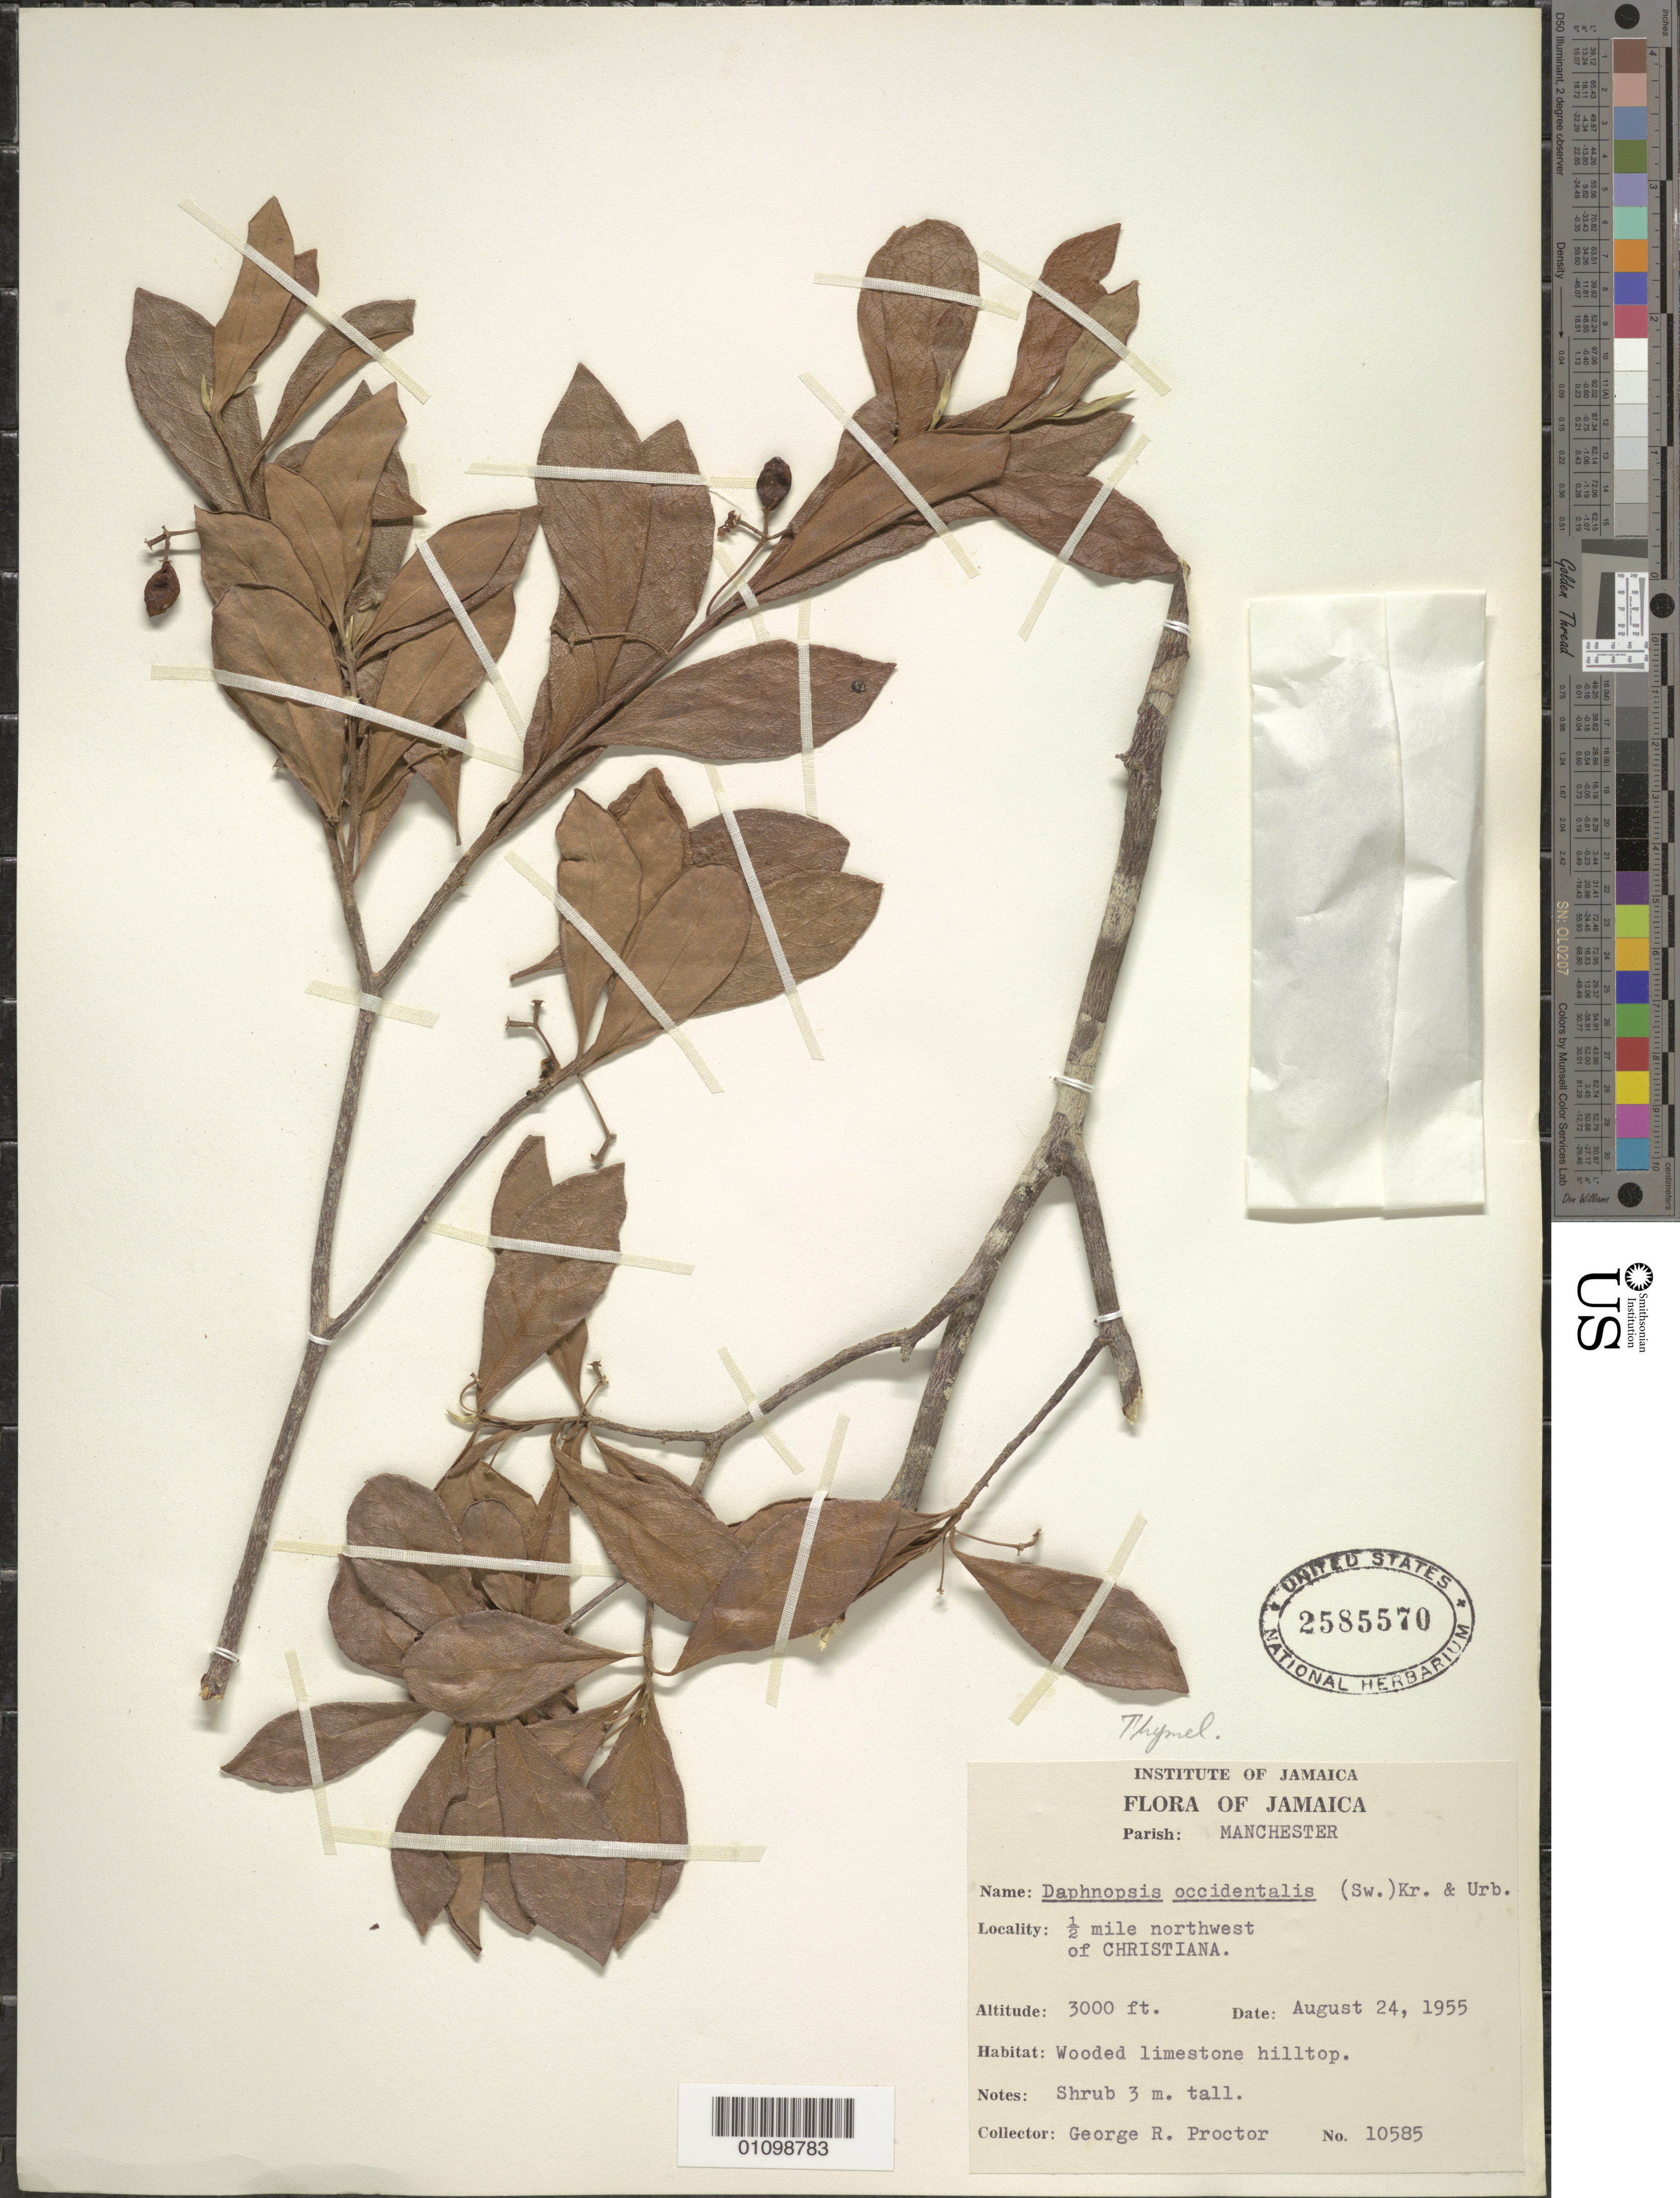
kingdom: Plantae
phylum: Tracheophyta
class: Magnoliopsida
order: Malvales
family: Thymelaeaceae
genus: Daphnopsis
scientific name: Daphnopsis occidentalis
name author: (Sw.) Krug & Urb.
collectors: G. R. Proctor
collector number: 10585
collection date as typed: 24 Aug 1955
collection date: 1955-08-24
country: Jamaica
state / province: Manchester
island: Jamaica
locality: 0.5 mile NE of Christiana.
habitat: Wooded limestone hilltop.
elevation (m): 914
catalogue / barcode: US 2585570